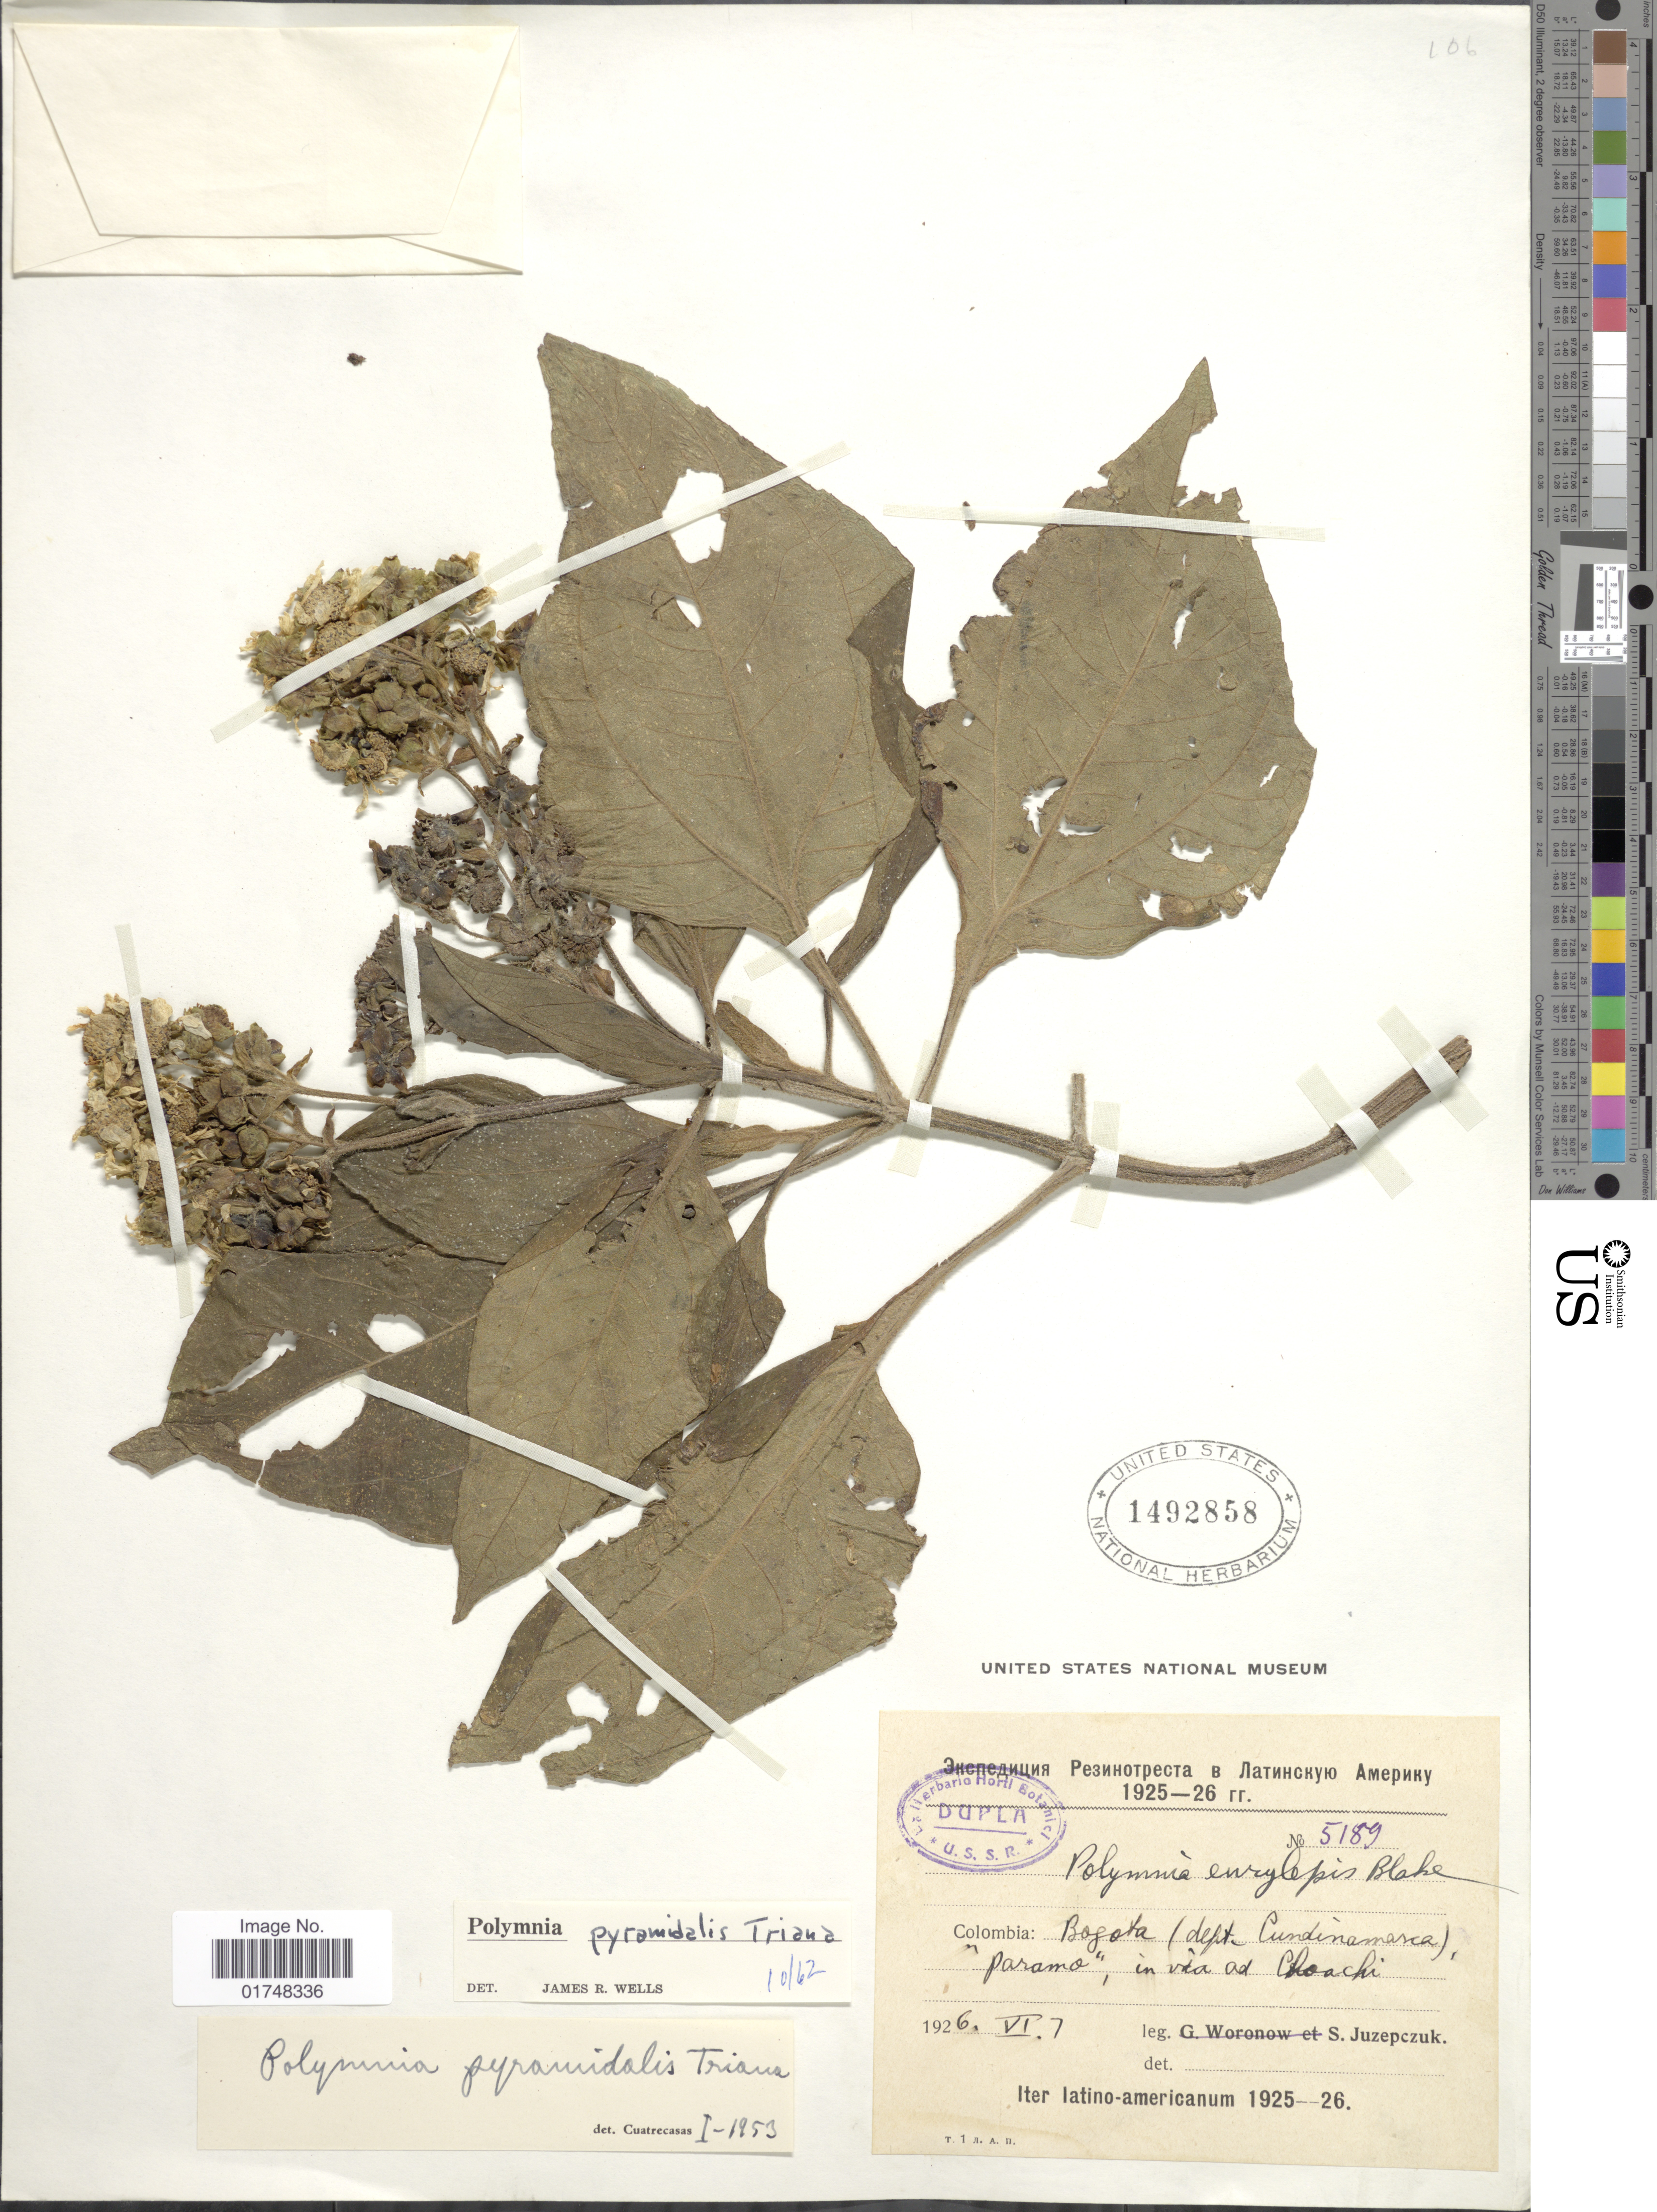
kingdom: Plantae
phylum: Tracheophyta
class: Magnoliopsida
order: Asterales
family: Asteraceae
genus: Smallanthus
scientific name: Smallanthus pyramidalis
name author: (Triana) H. Rob.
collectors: S. V. Juzepczuk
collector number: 5189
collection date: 1926-06-07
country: Colombia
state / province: Cundinamarca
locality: Bogota (dept. Cundinamarca "paramo", in via ad Choachi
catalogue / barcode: US 1492858